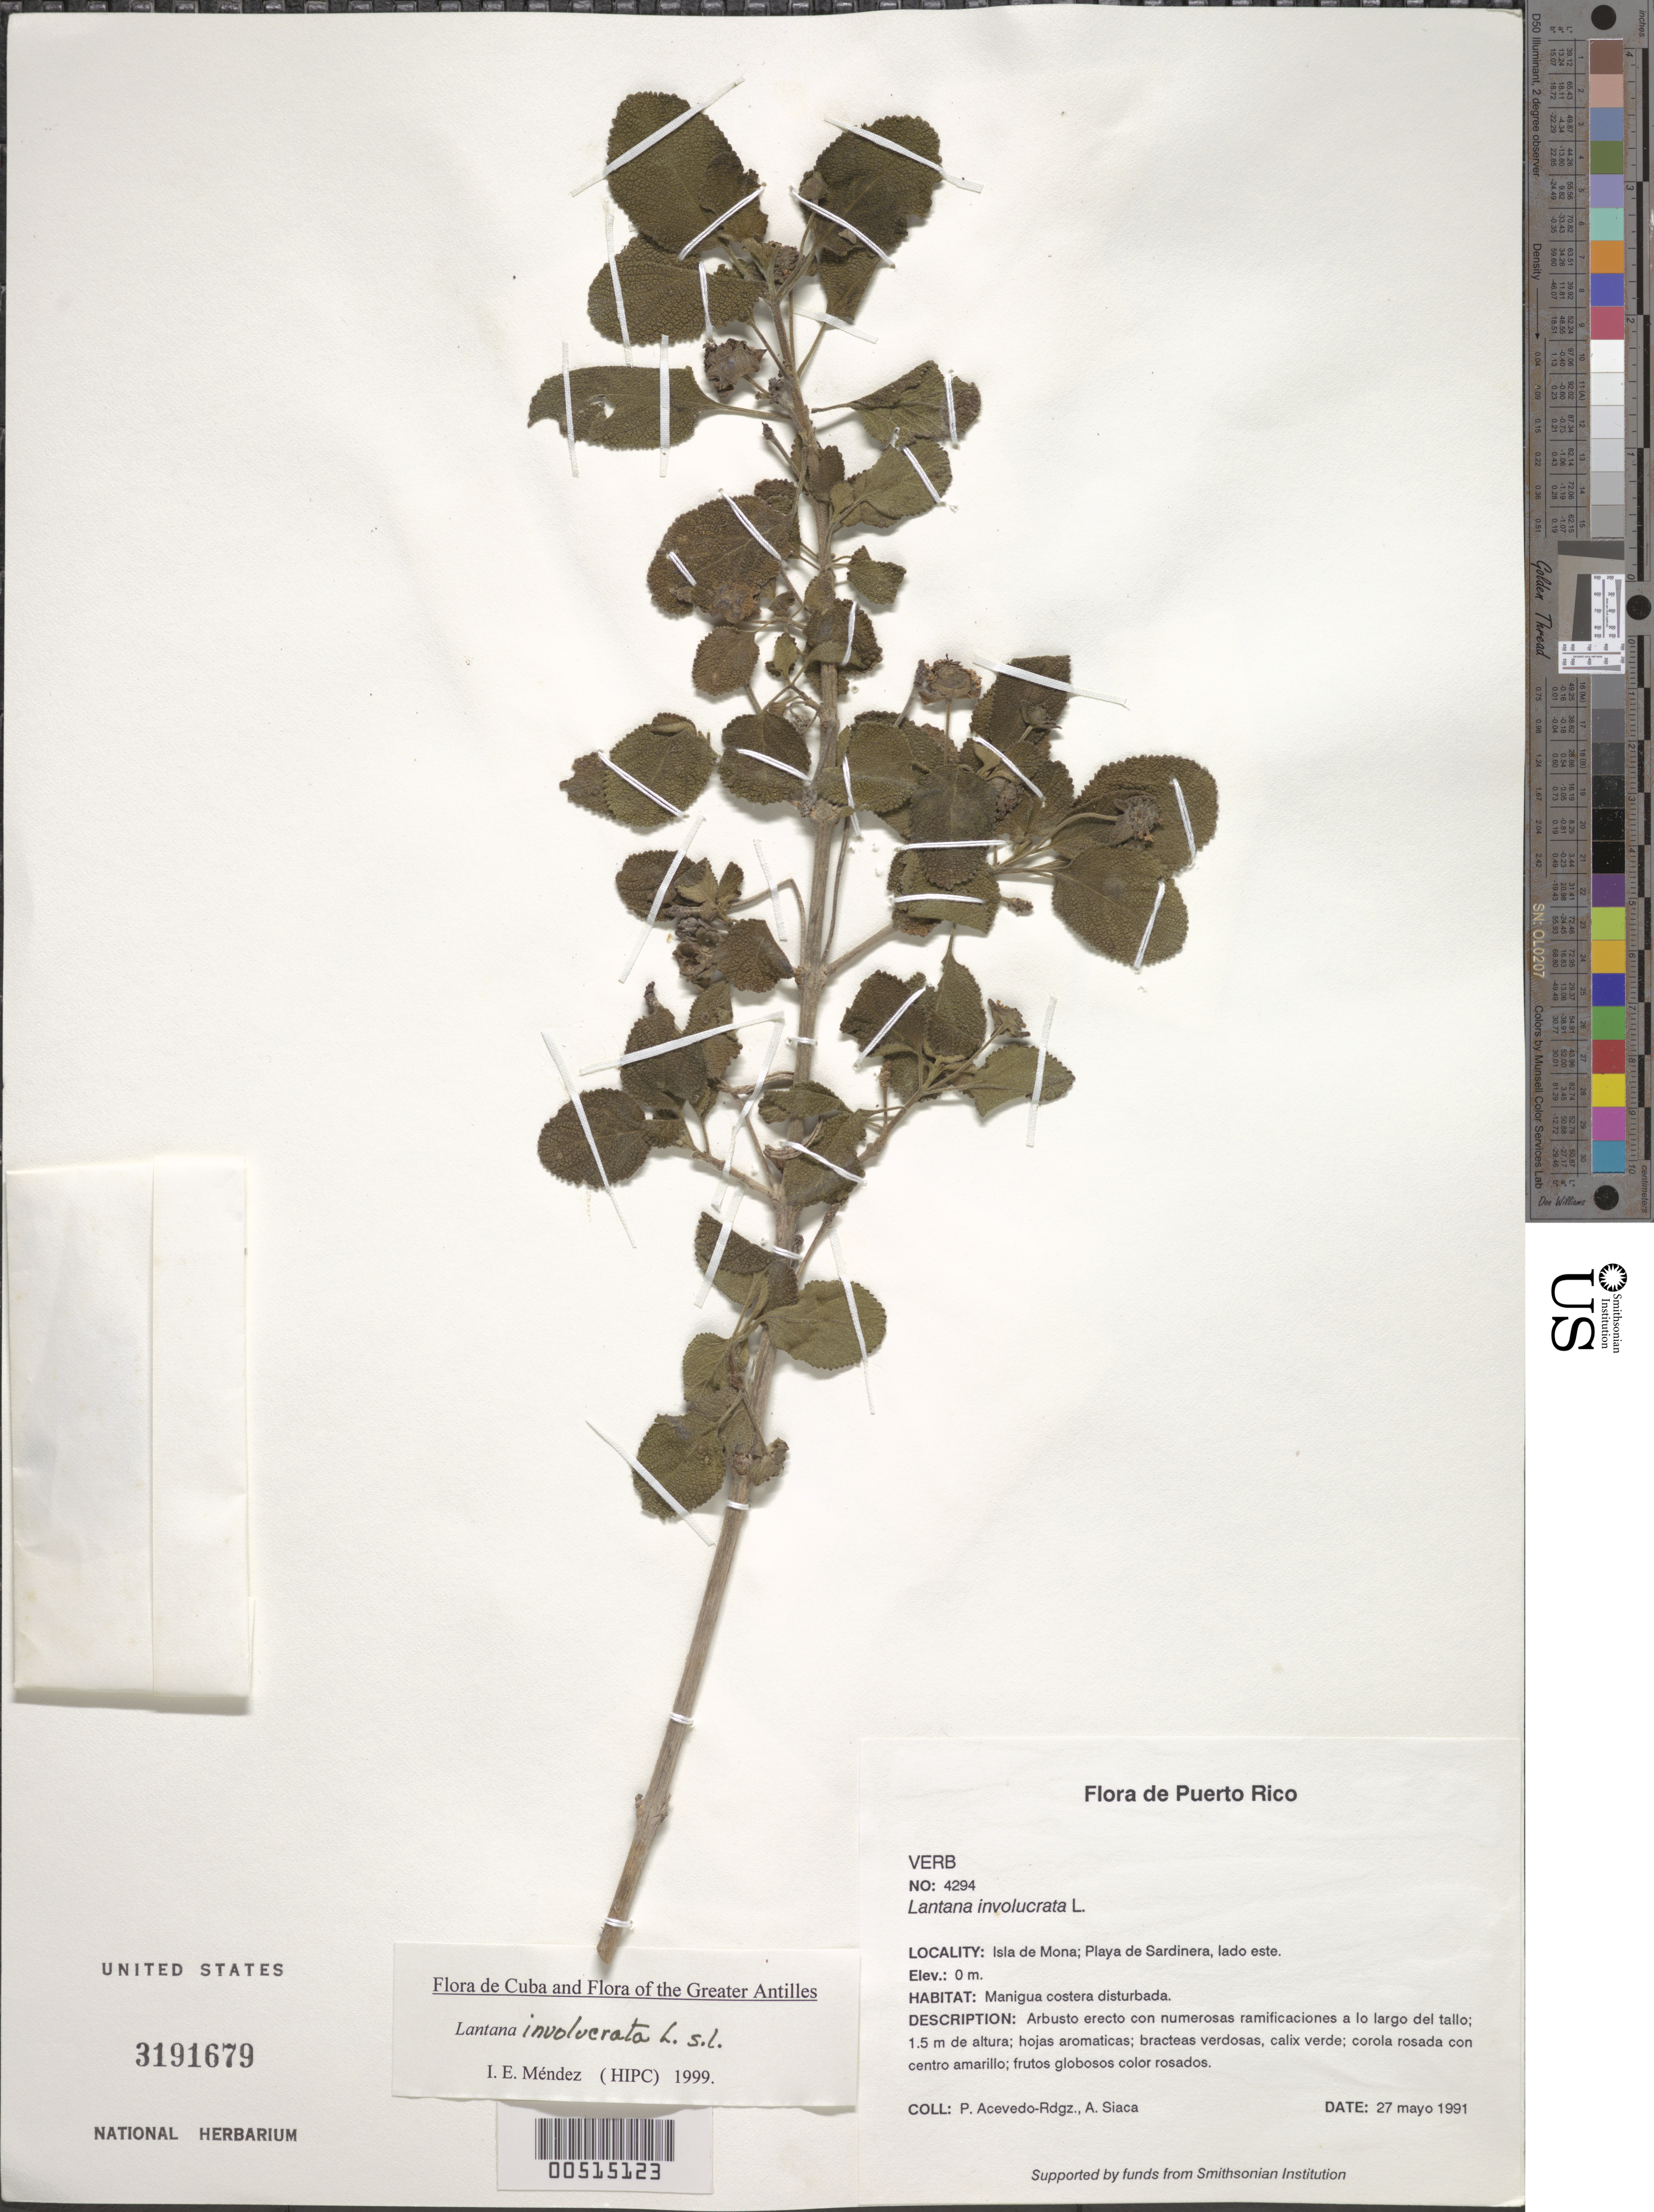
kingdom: Plantae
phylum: Tracheophyta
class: Magnoliopsida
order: Lamiales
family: Verbenaceae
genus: Lantana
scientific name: Lantana involucrata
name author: L.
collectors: P. Acevedo-Rodr. & A. Siaca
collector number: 4294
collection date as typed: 27 May 1991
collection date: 1991-05-27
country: Puerto Rico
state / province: Mayaguëz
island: Mona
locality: Isla de Mona; Playa de Sardinera, lado este.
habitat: Manigua costera disturbada.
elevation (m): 0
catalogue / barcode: US 3191679